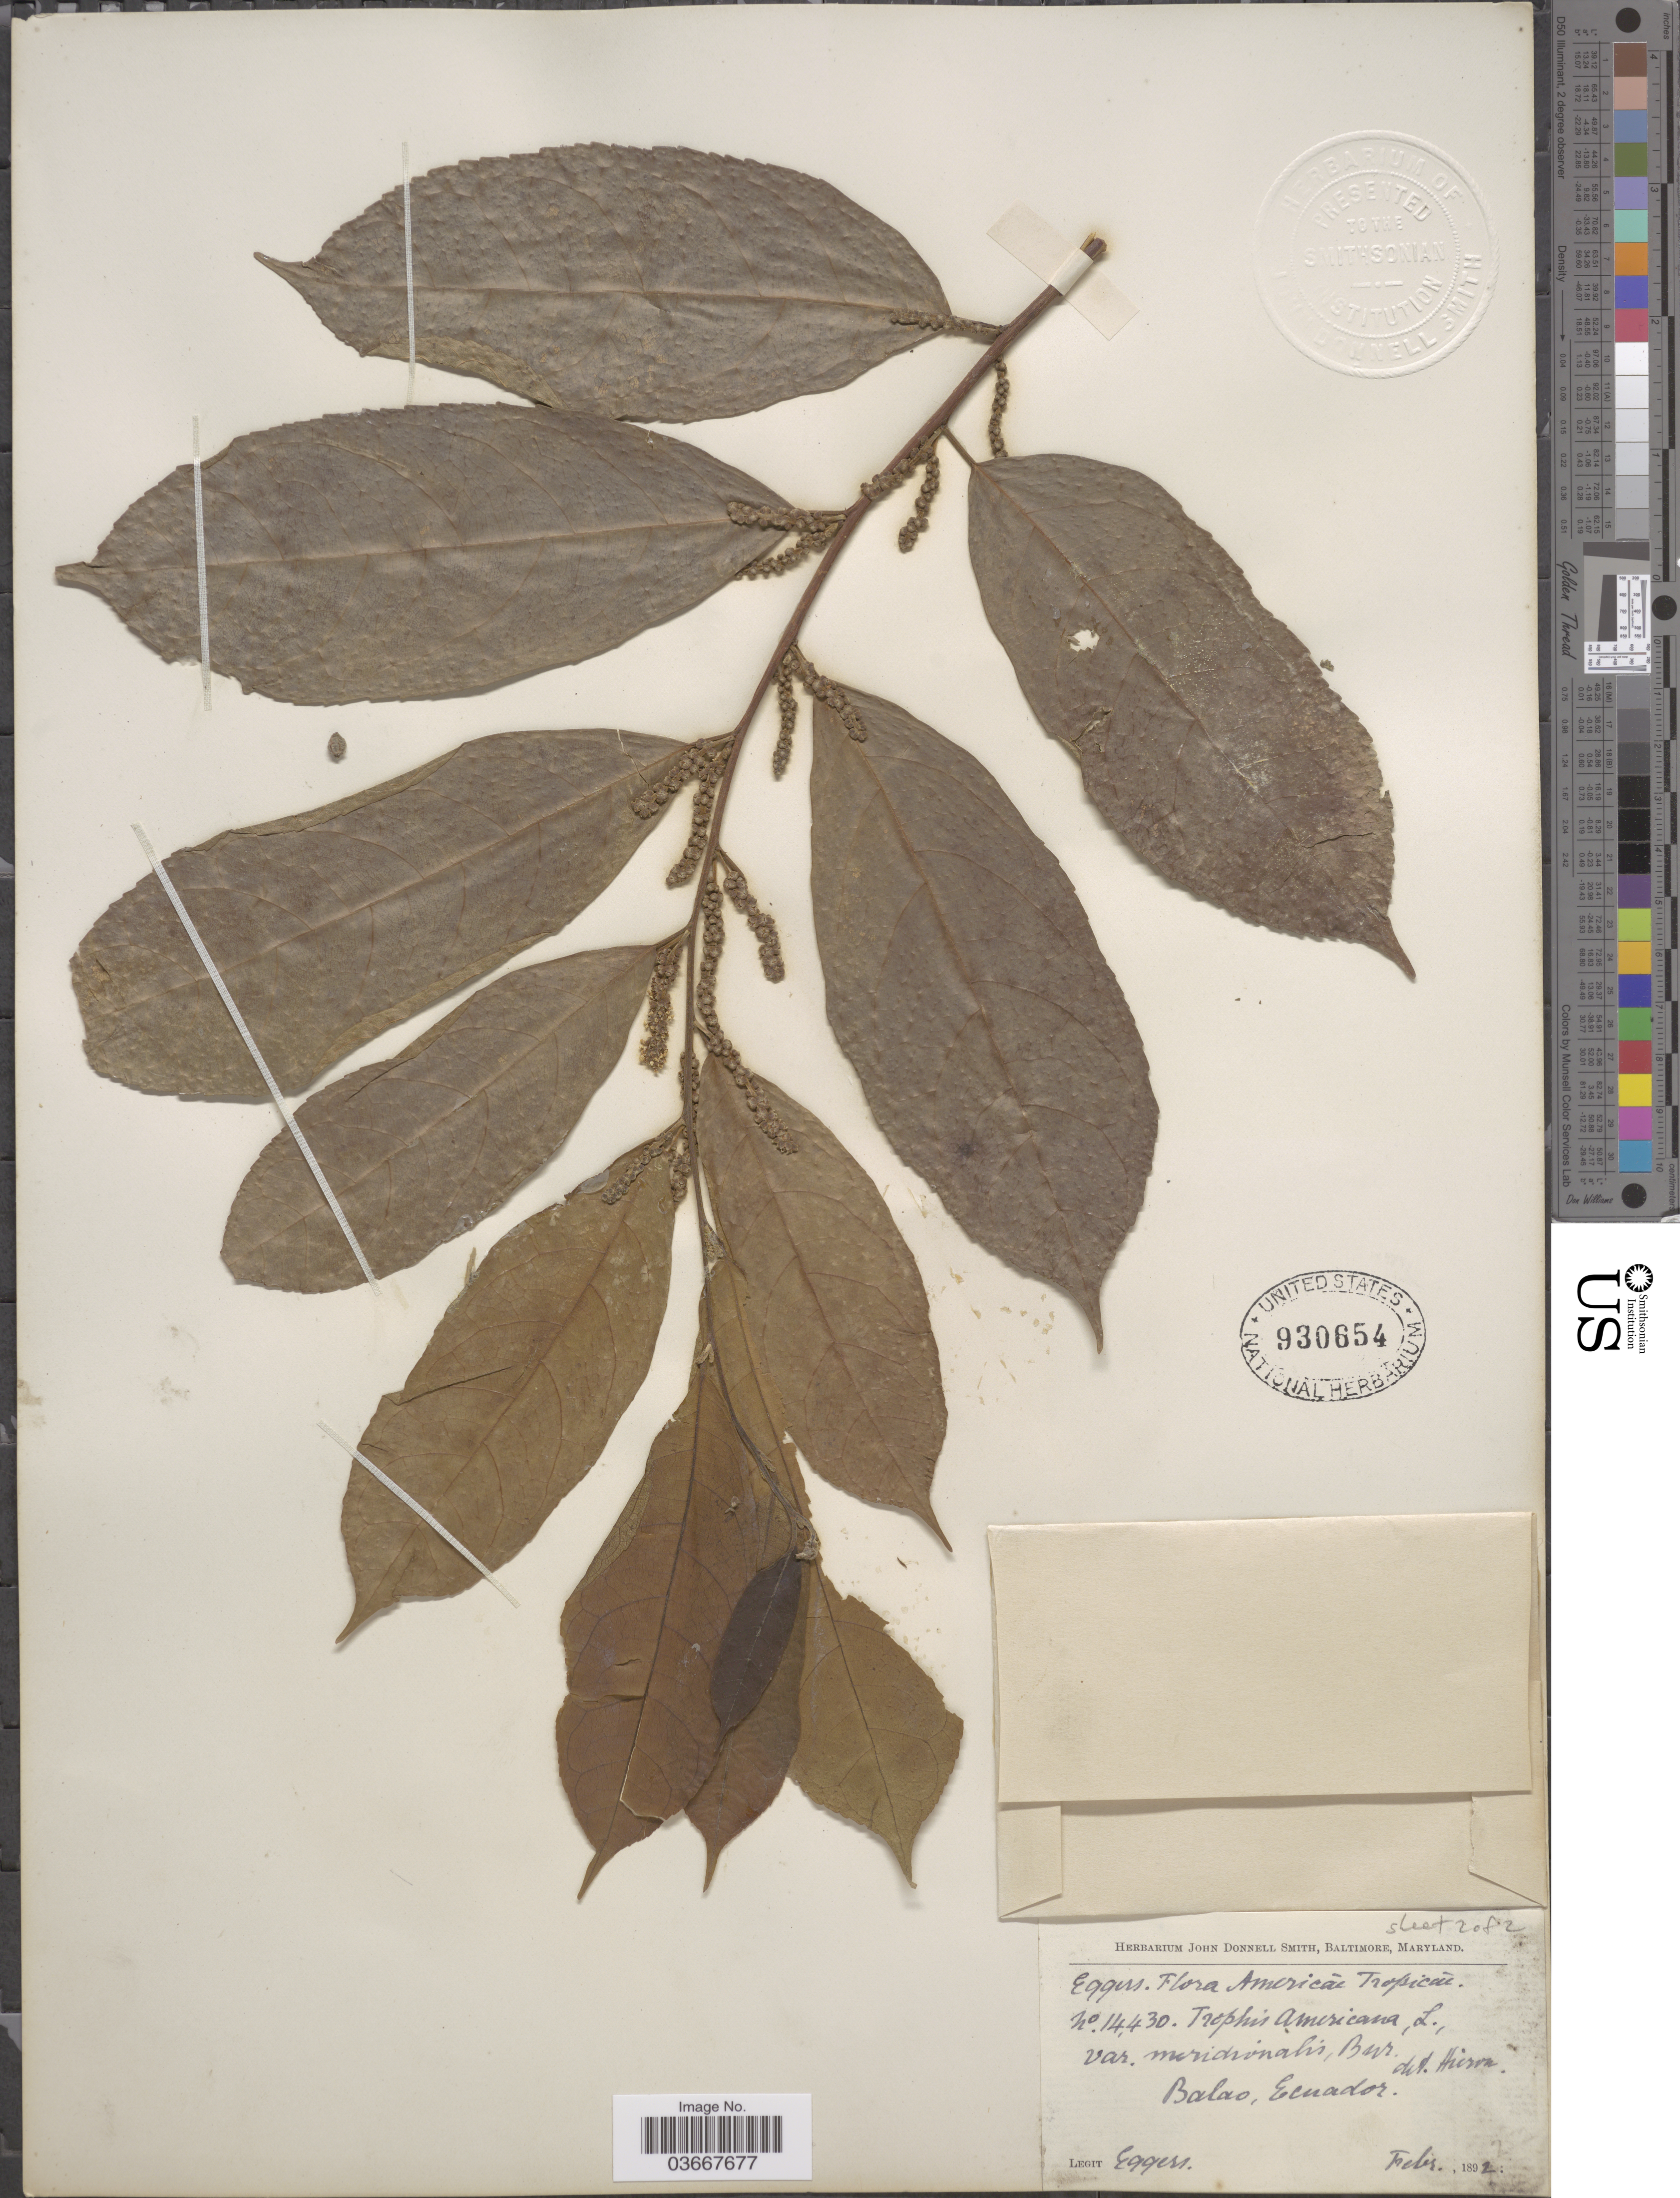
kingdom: Plantae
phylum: Tracheophyta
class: Magnoliopsida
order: Rosales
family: Moraceae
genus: Trophis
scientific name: Trophis racemosa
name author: (L.) Urb.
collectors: -. Eggers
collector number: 14430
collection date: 1892-02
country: Ecuador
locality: Balao.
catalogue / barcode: US 930654